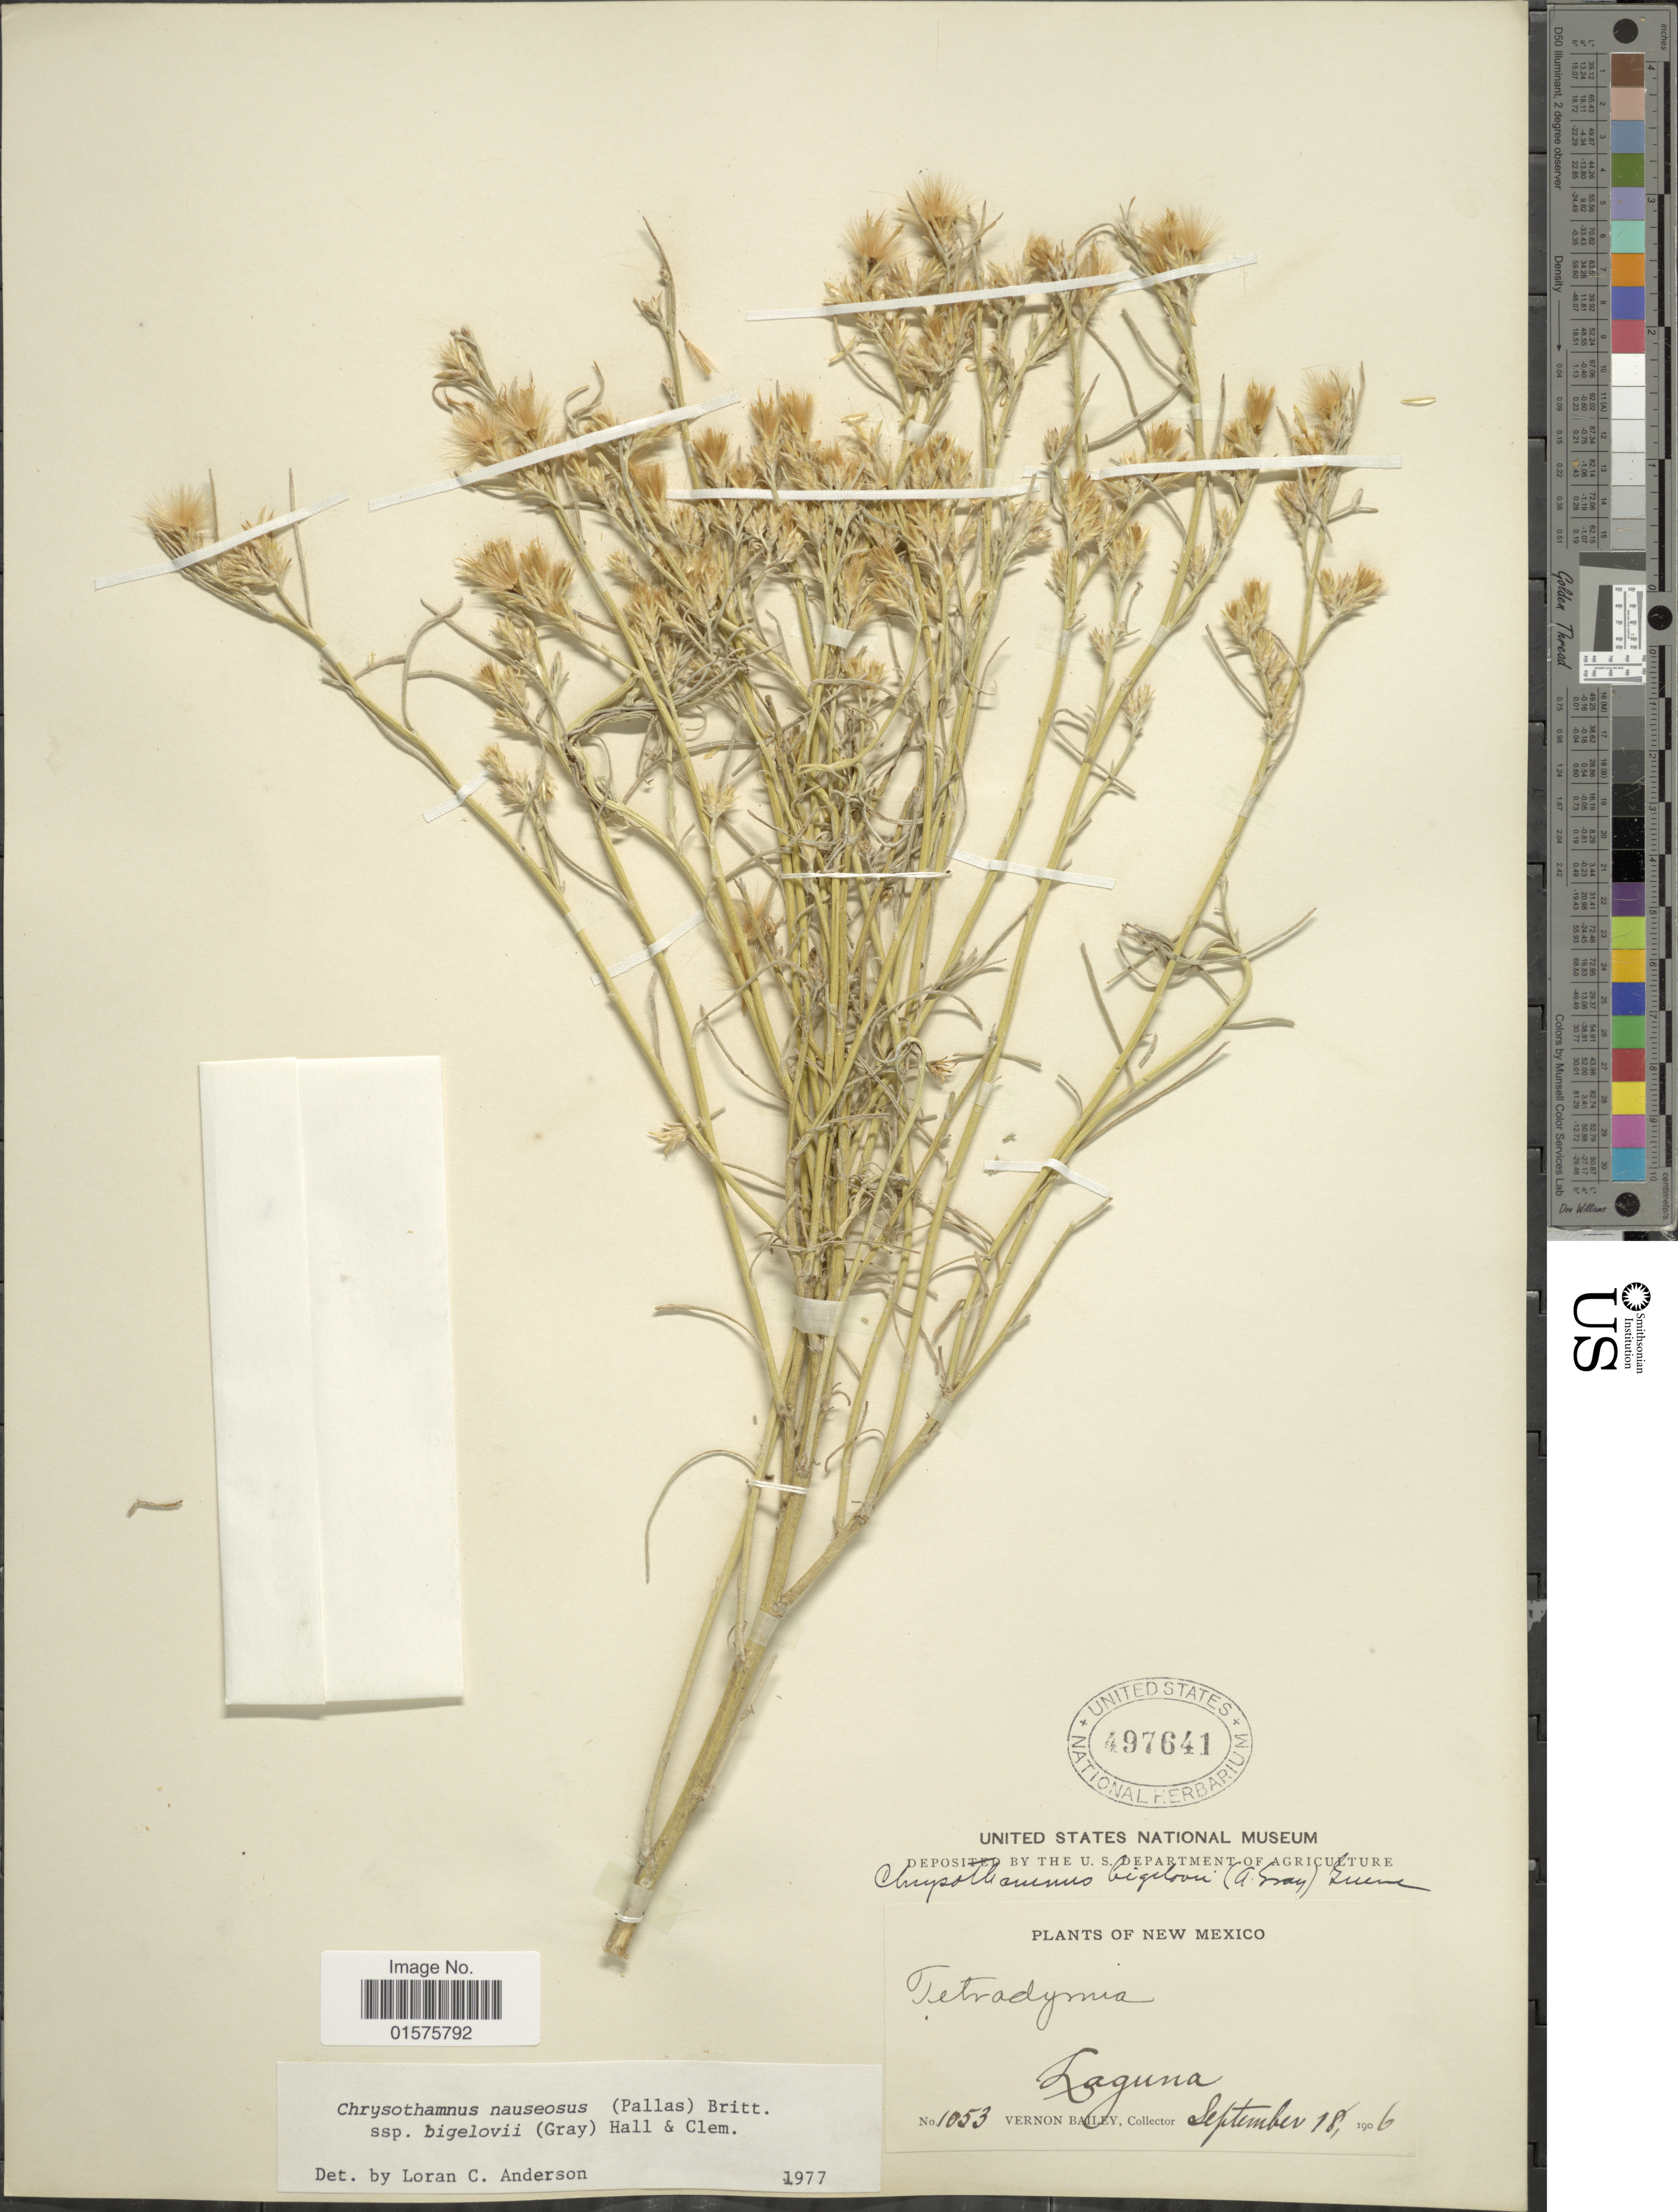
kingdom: Plantae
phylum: Tracheophyta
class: Magnoliopsida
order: Asterales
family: Asteraceae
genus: Ericameria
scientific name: Ericameria nauseosa var. bigelovii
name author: (A. Gray) G.L. Nesom & G.I. Baird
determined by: Urbatsch, Lowell E., Curator (LSU), Louisiana State University (UNITED STATES)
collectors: V. O. Bailey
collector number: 1053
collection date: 1906-09-18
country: United States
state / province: New Mexico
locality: Laguna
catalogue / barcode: US 497641